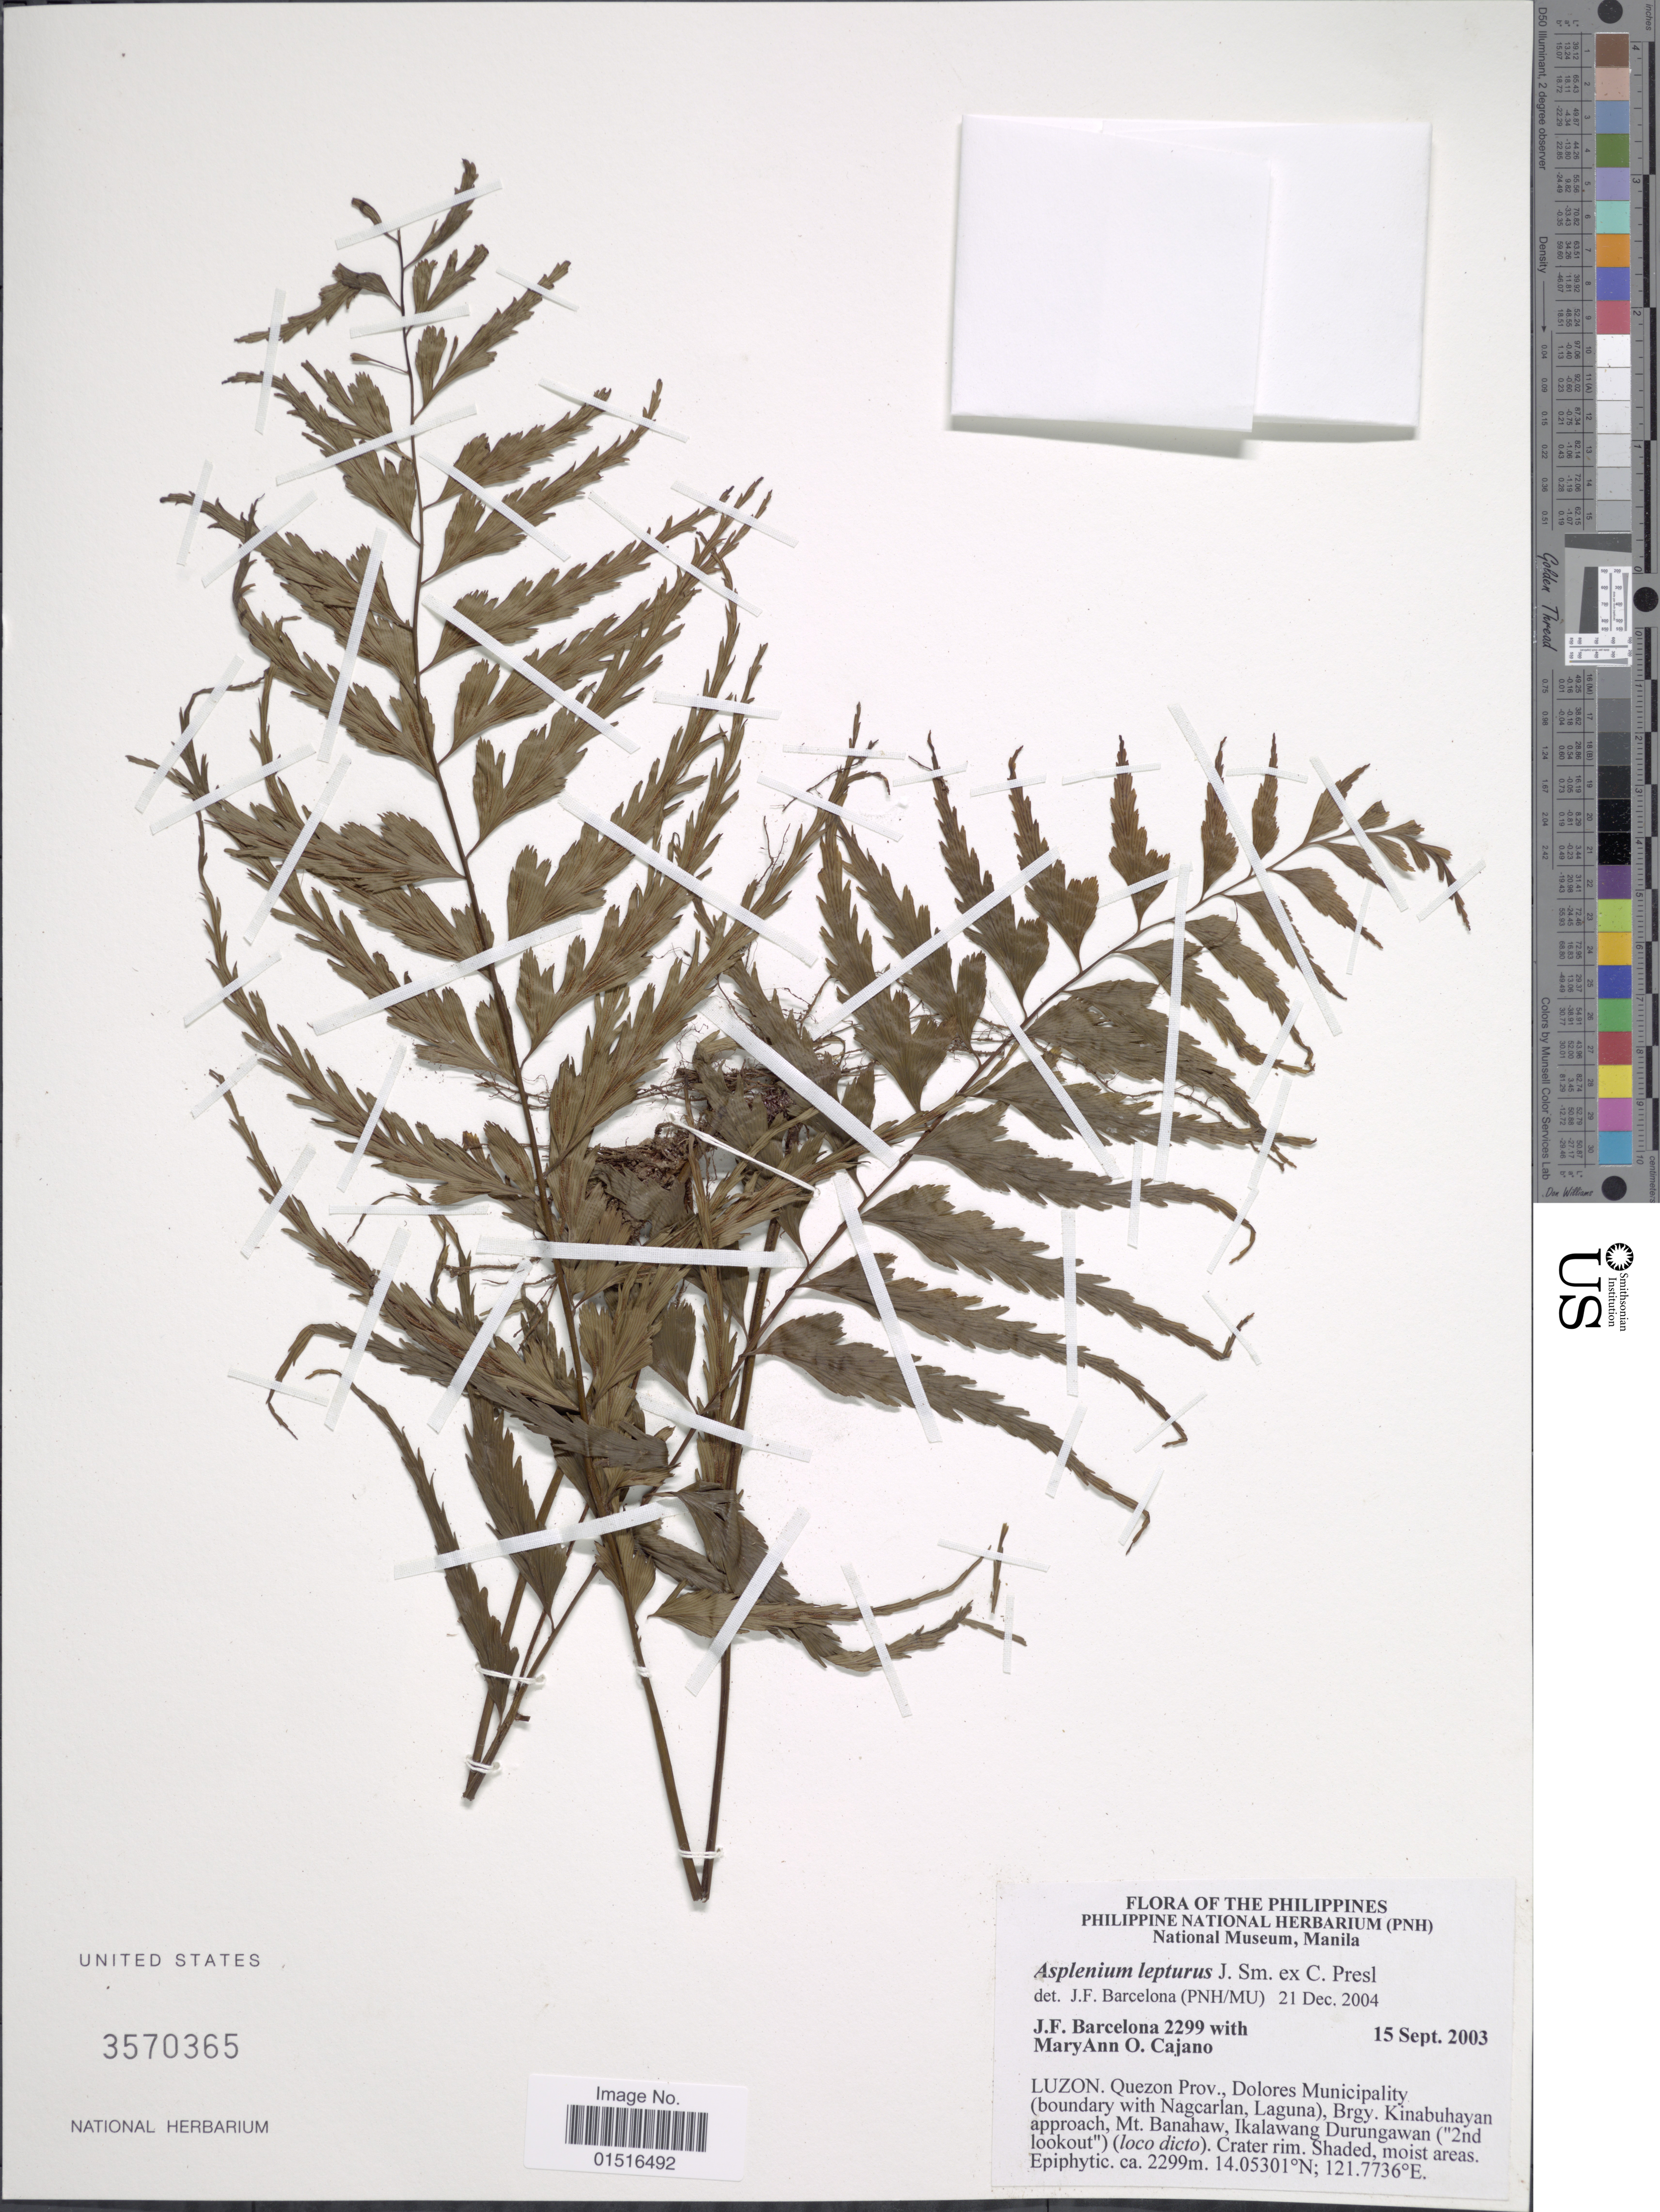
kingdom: Plantae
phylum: Tracheophyta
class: Polypodiopsida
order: Polypodiales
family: Aspleniaceae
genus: Asplenium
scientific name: Asplenium lepturus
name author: J. Sm. ex C. Presl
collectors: J. F. Barcelona & M. Cajano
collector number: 2299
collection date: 2003-09-15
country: Philippines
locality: Luzon, Quezon Prov., Dolores Municipality (boundary with Nagcarlan, Laguna), Brgy. Kinabuhayan approach, Mt. Banahaw, Ikalawang Durungawan ("2nd lookout") (loco dicto)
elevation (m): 2299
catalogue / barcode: US 3570365